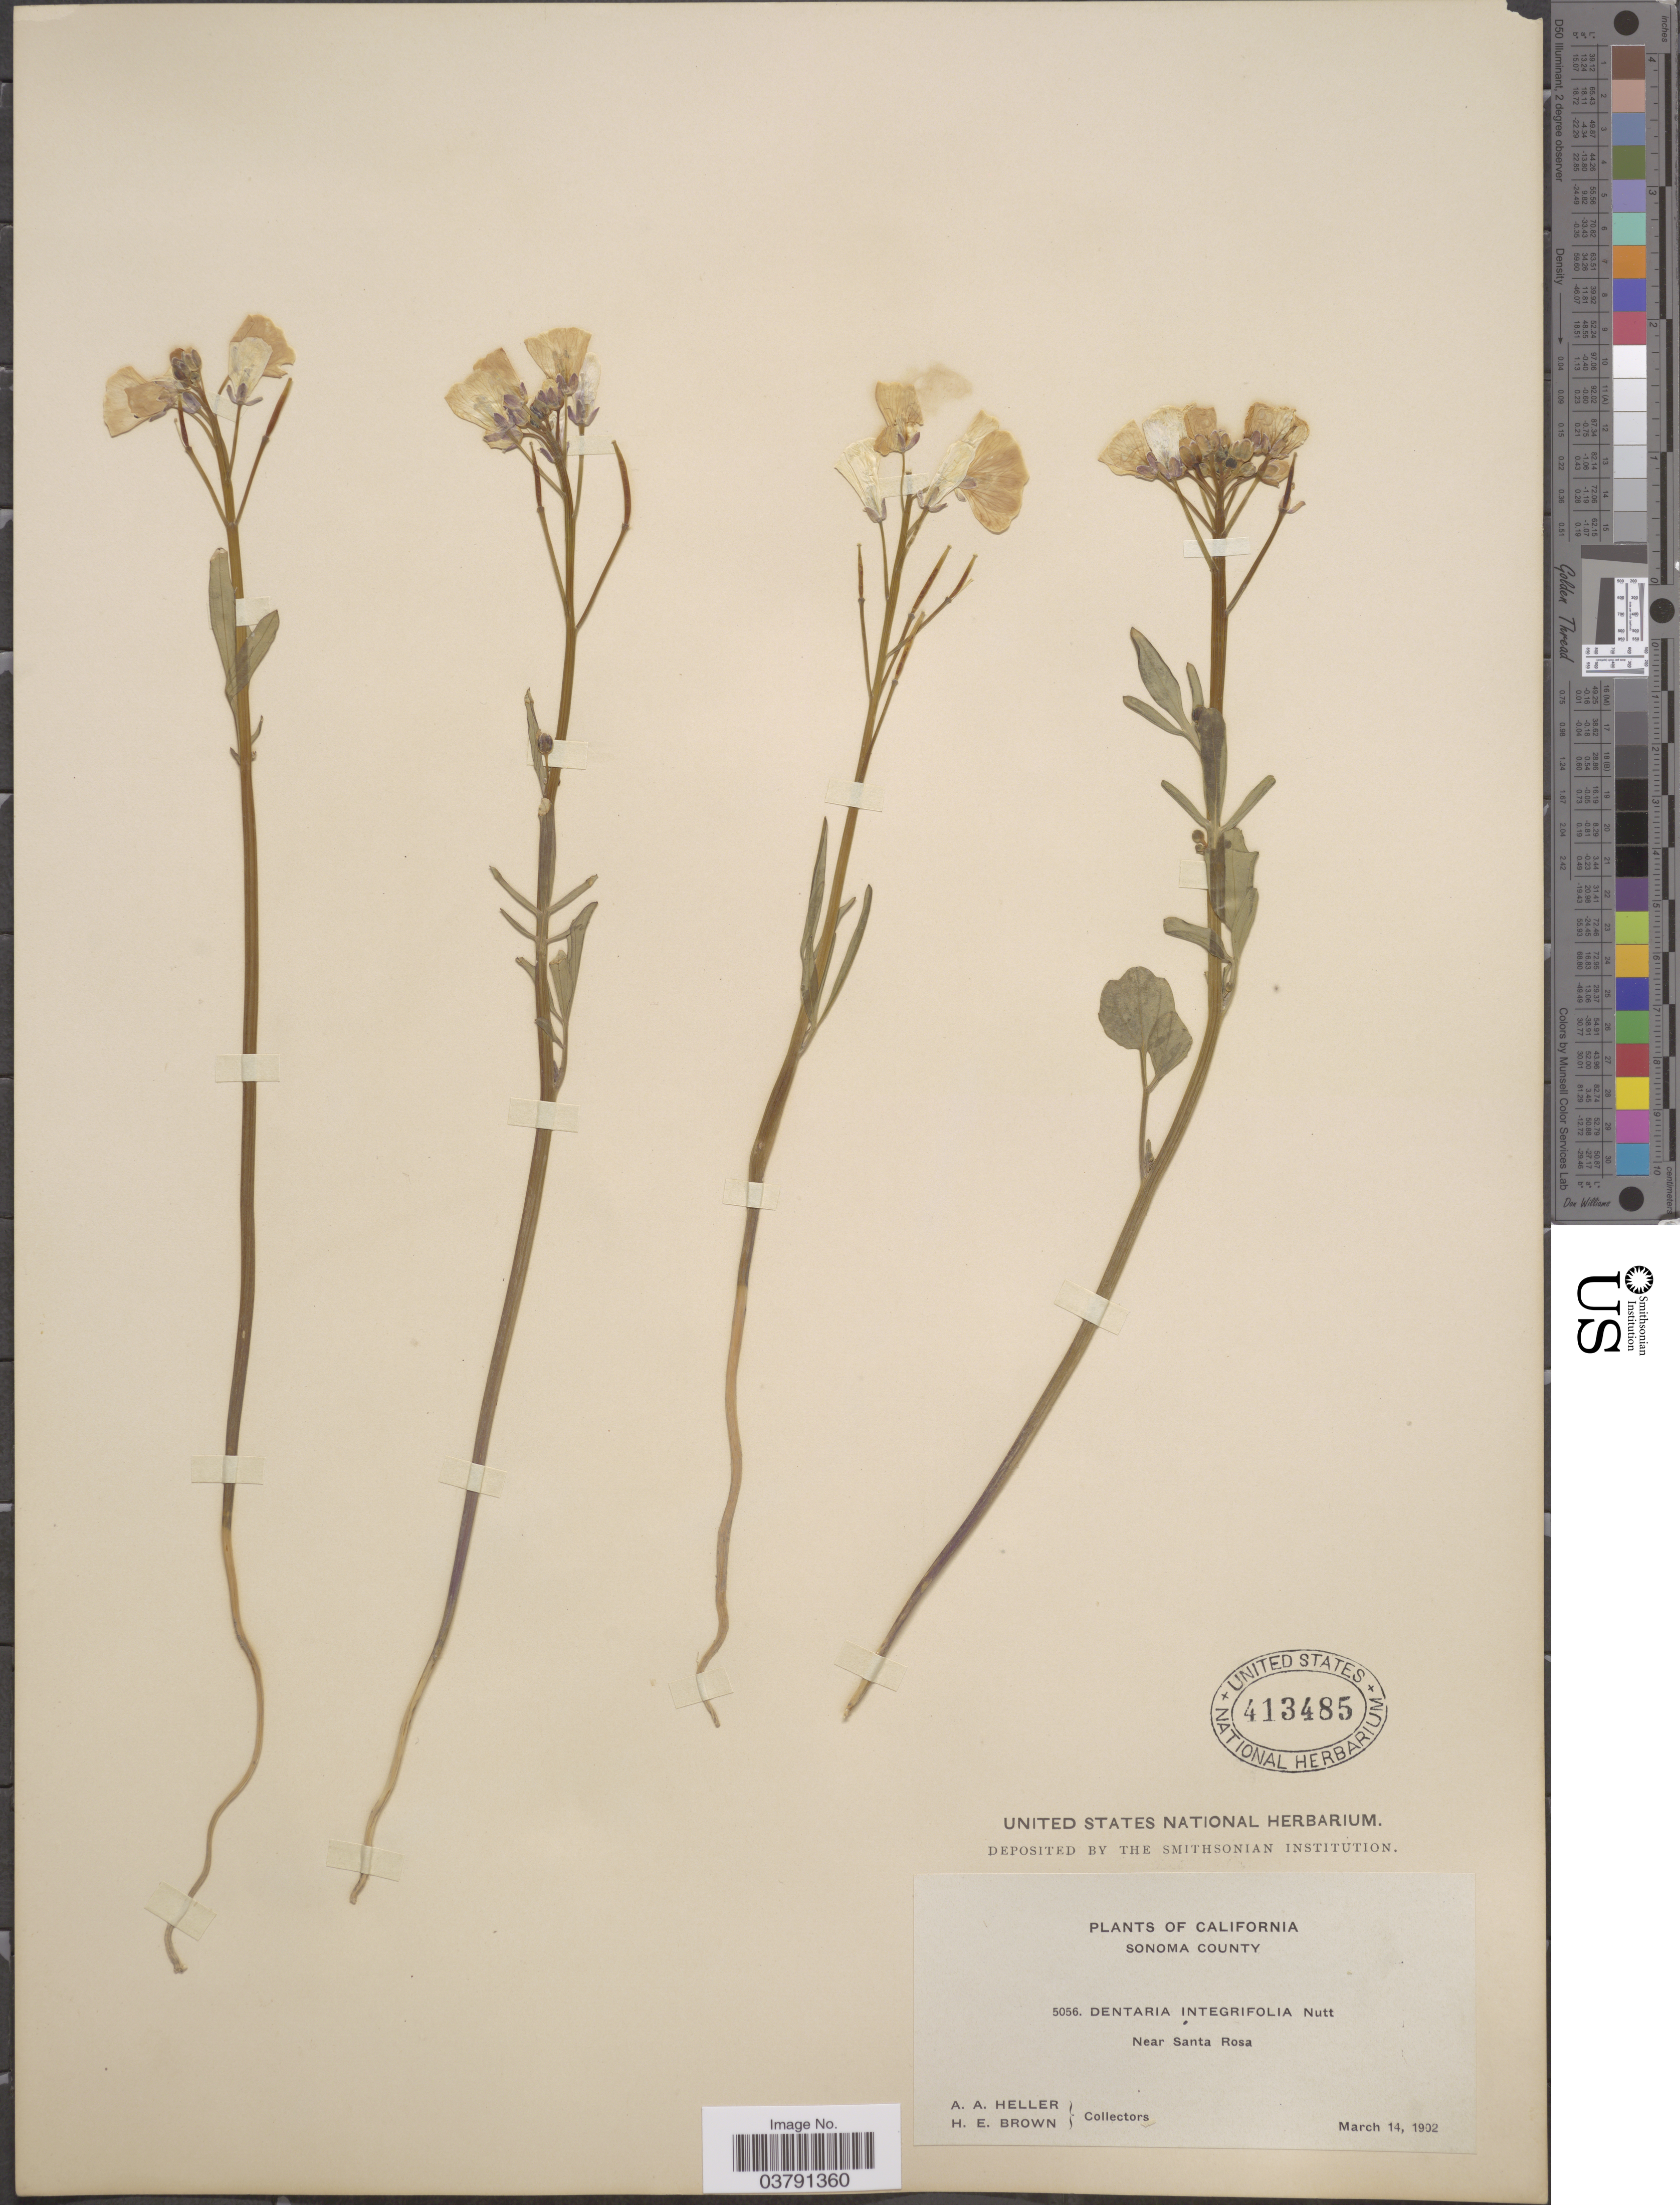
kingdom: Plantae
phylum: Tracheophyta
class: Magnoliopsida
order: Brassicales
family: Brassicaceae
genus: Dentaria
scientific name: Dentaria californica var. integrifolia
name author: (Nutt.) Detling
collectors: A. A. Heller & H. E. Brown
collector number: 5056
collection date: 1902-03-14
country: United States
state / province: California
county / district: Sonoma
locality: Sonoma County. Near Santa Rosa.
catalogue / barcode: US 413485